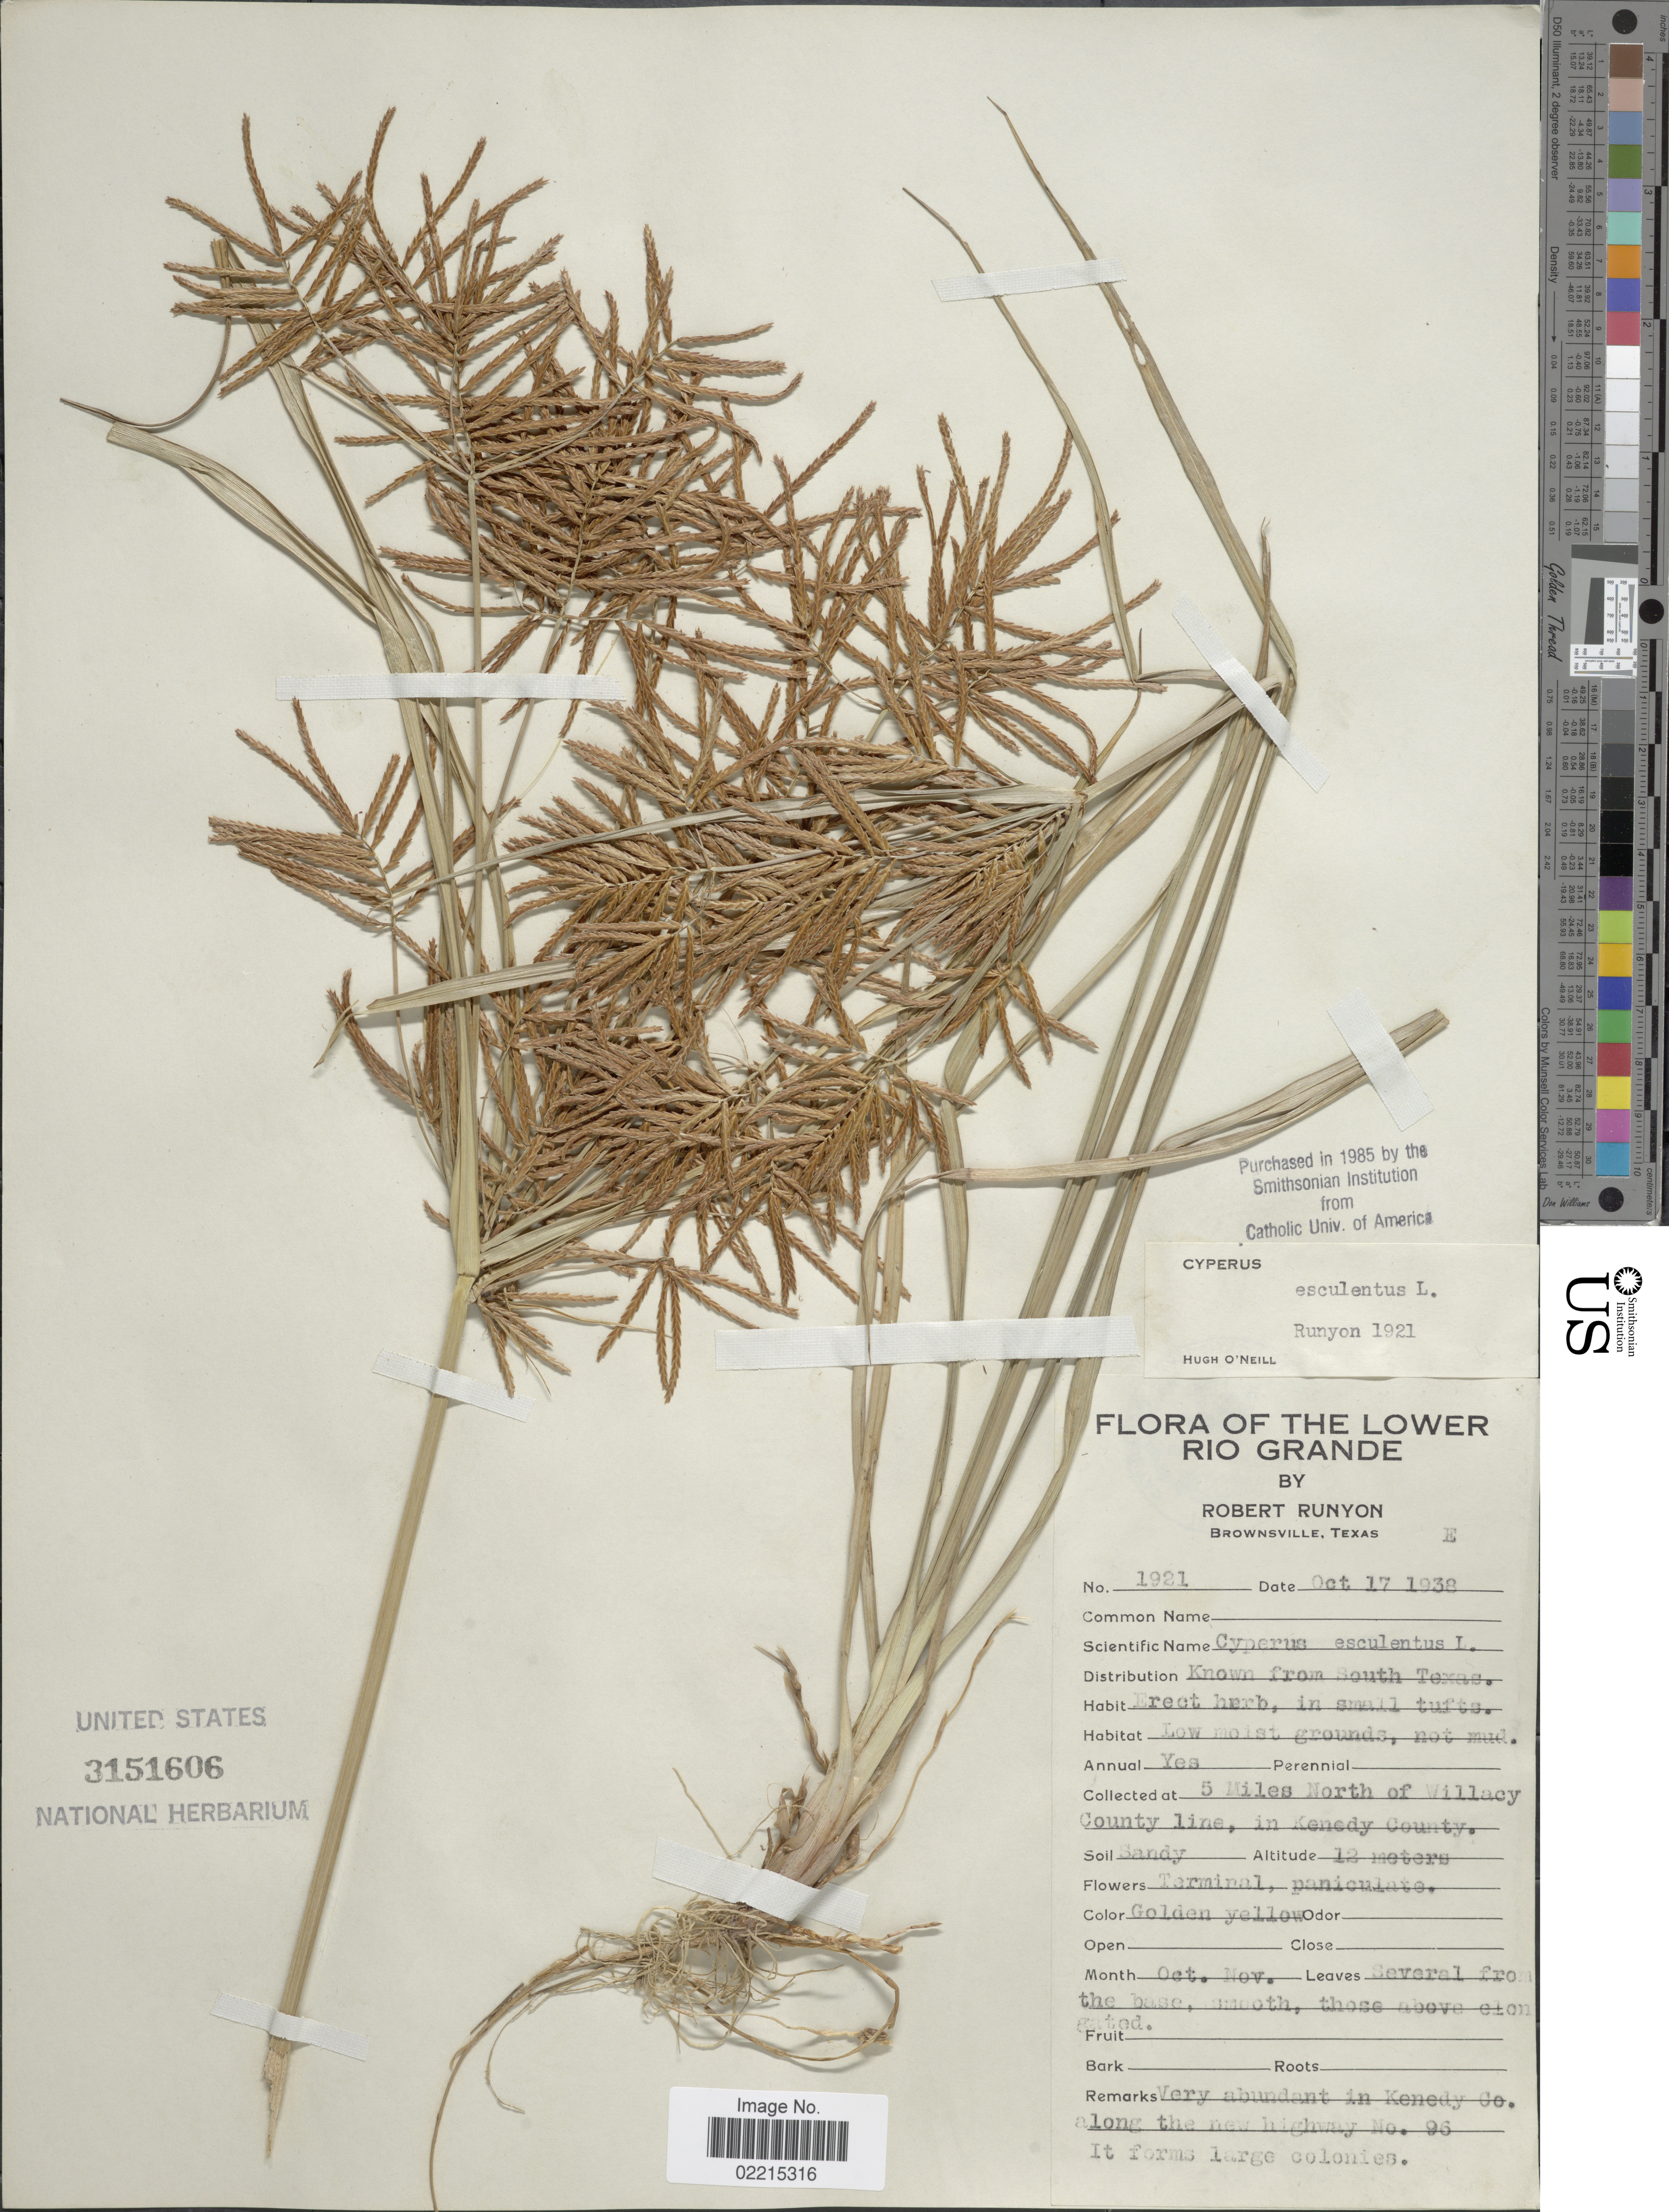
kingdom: Plantae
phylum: Tracheophyta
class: Liliopsida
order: Poales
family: Cyperaceae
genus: Cyperus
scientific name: Cyperus esculentus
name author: L.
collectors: R. Runyon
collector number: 1921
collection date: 1938-10-17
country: United States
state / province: Texas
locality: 5 Miles North of Villacy County Line, in Kenedy County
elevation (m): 12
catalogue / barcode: US 3151606